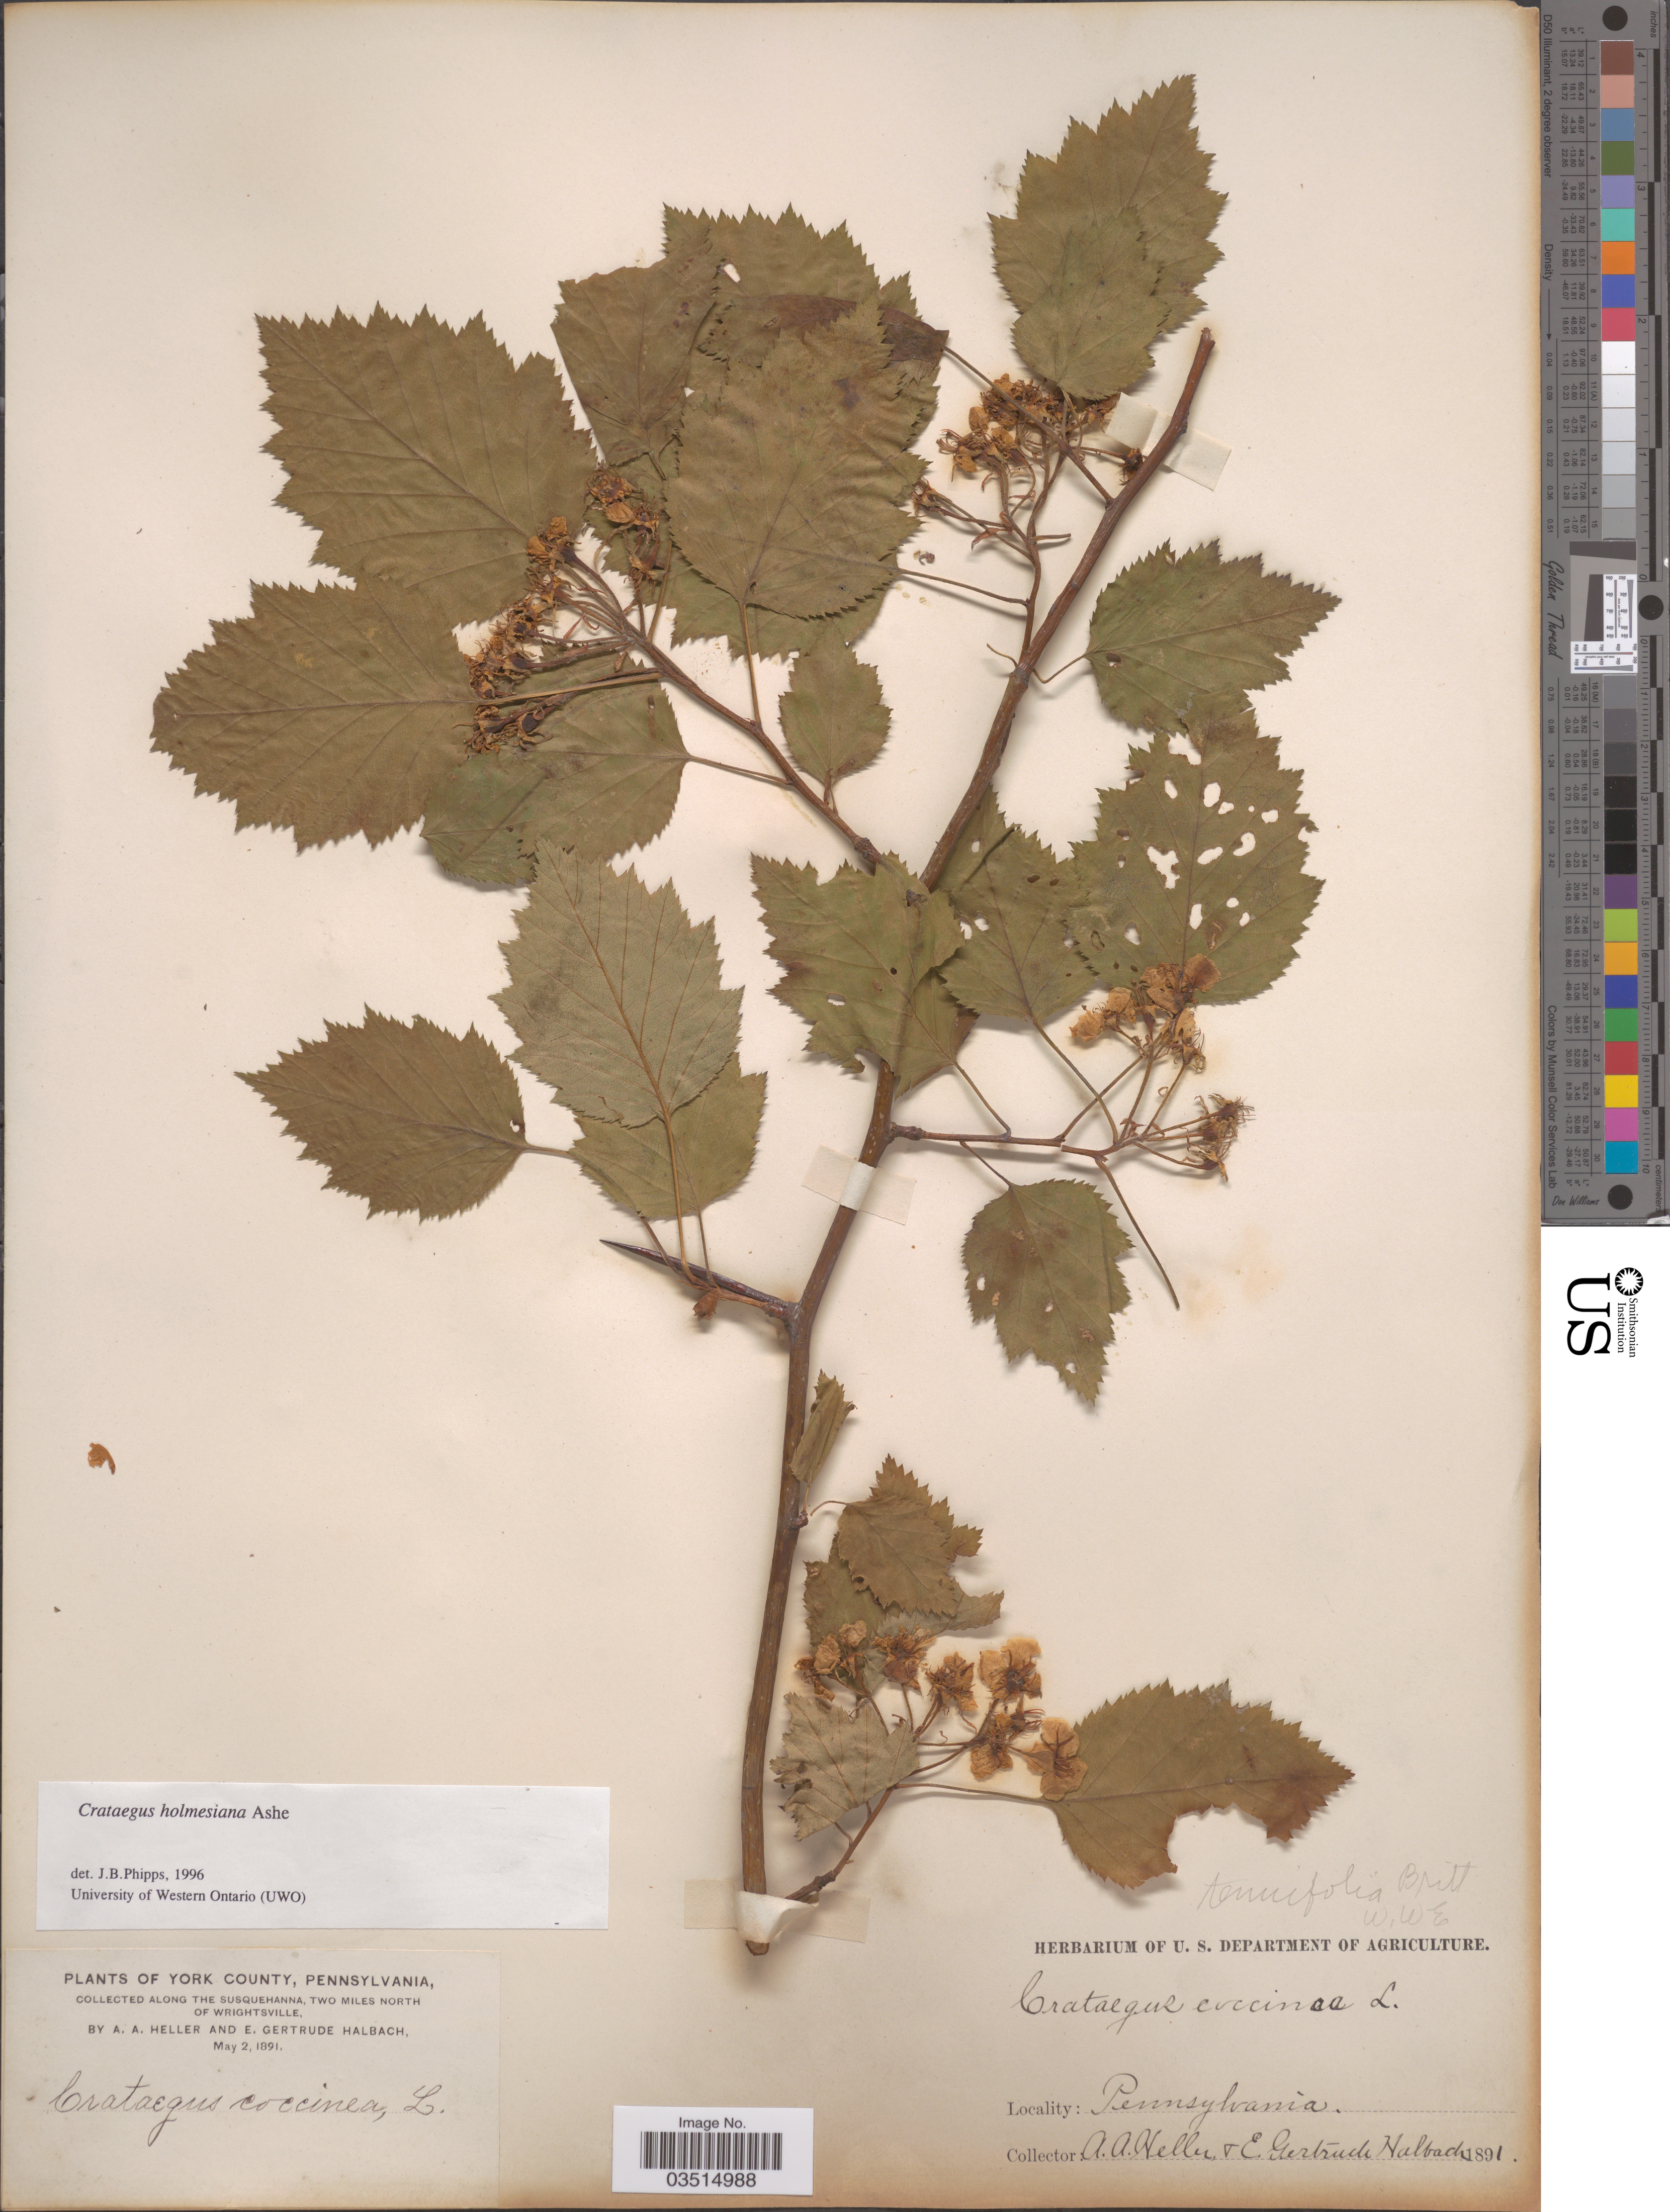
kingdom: Plantae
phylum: Tracheophyta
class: Magnoliopsida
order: Rosales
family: Rosaceae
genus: Crataegus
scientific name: Crataegus holmesiana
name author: Ashe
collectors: A. A. Heller & E. G. Halbach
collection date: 1891-05-02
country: United States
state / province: Pennsylvania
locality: York County. Along the Susquehanna, two miles north of Wrightsville.